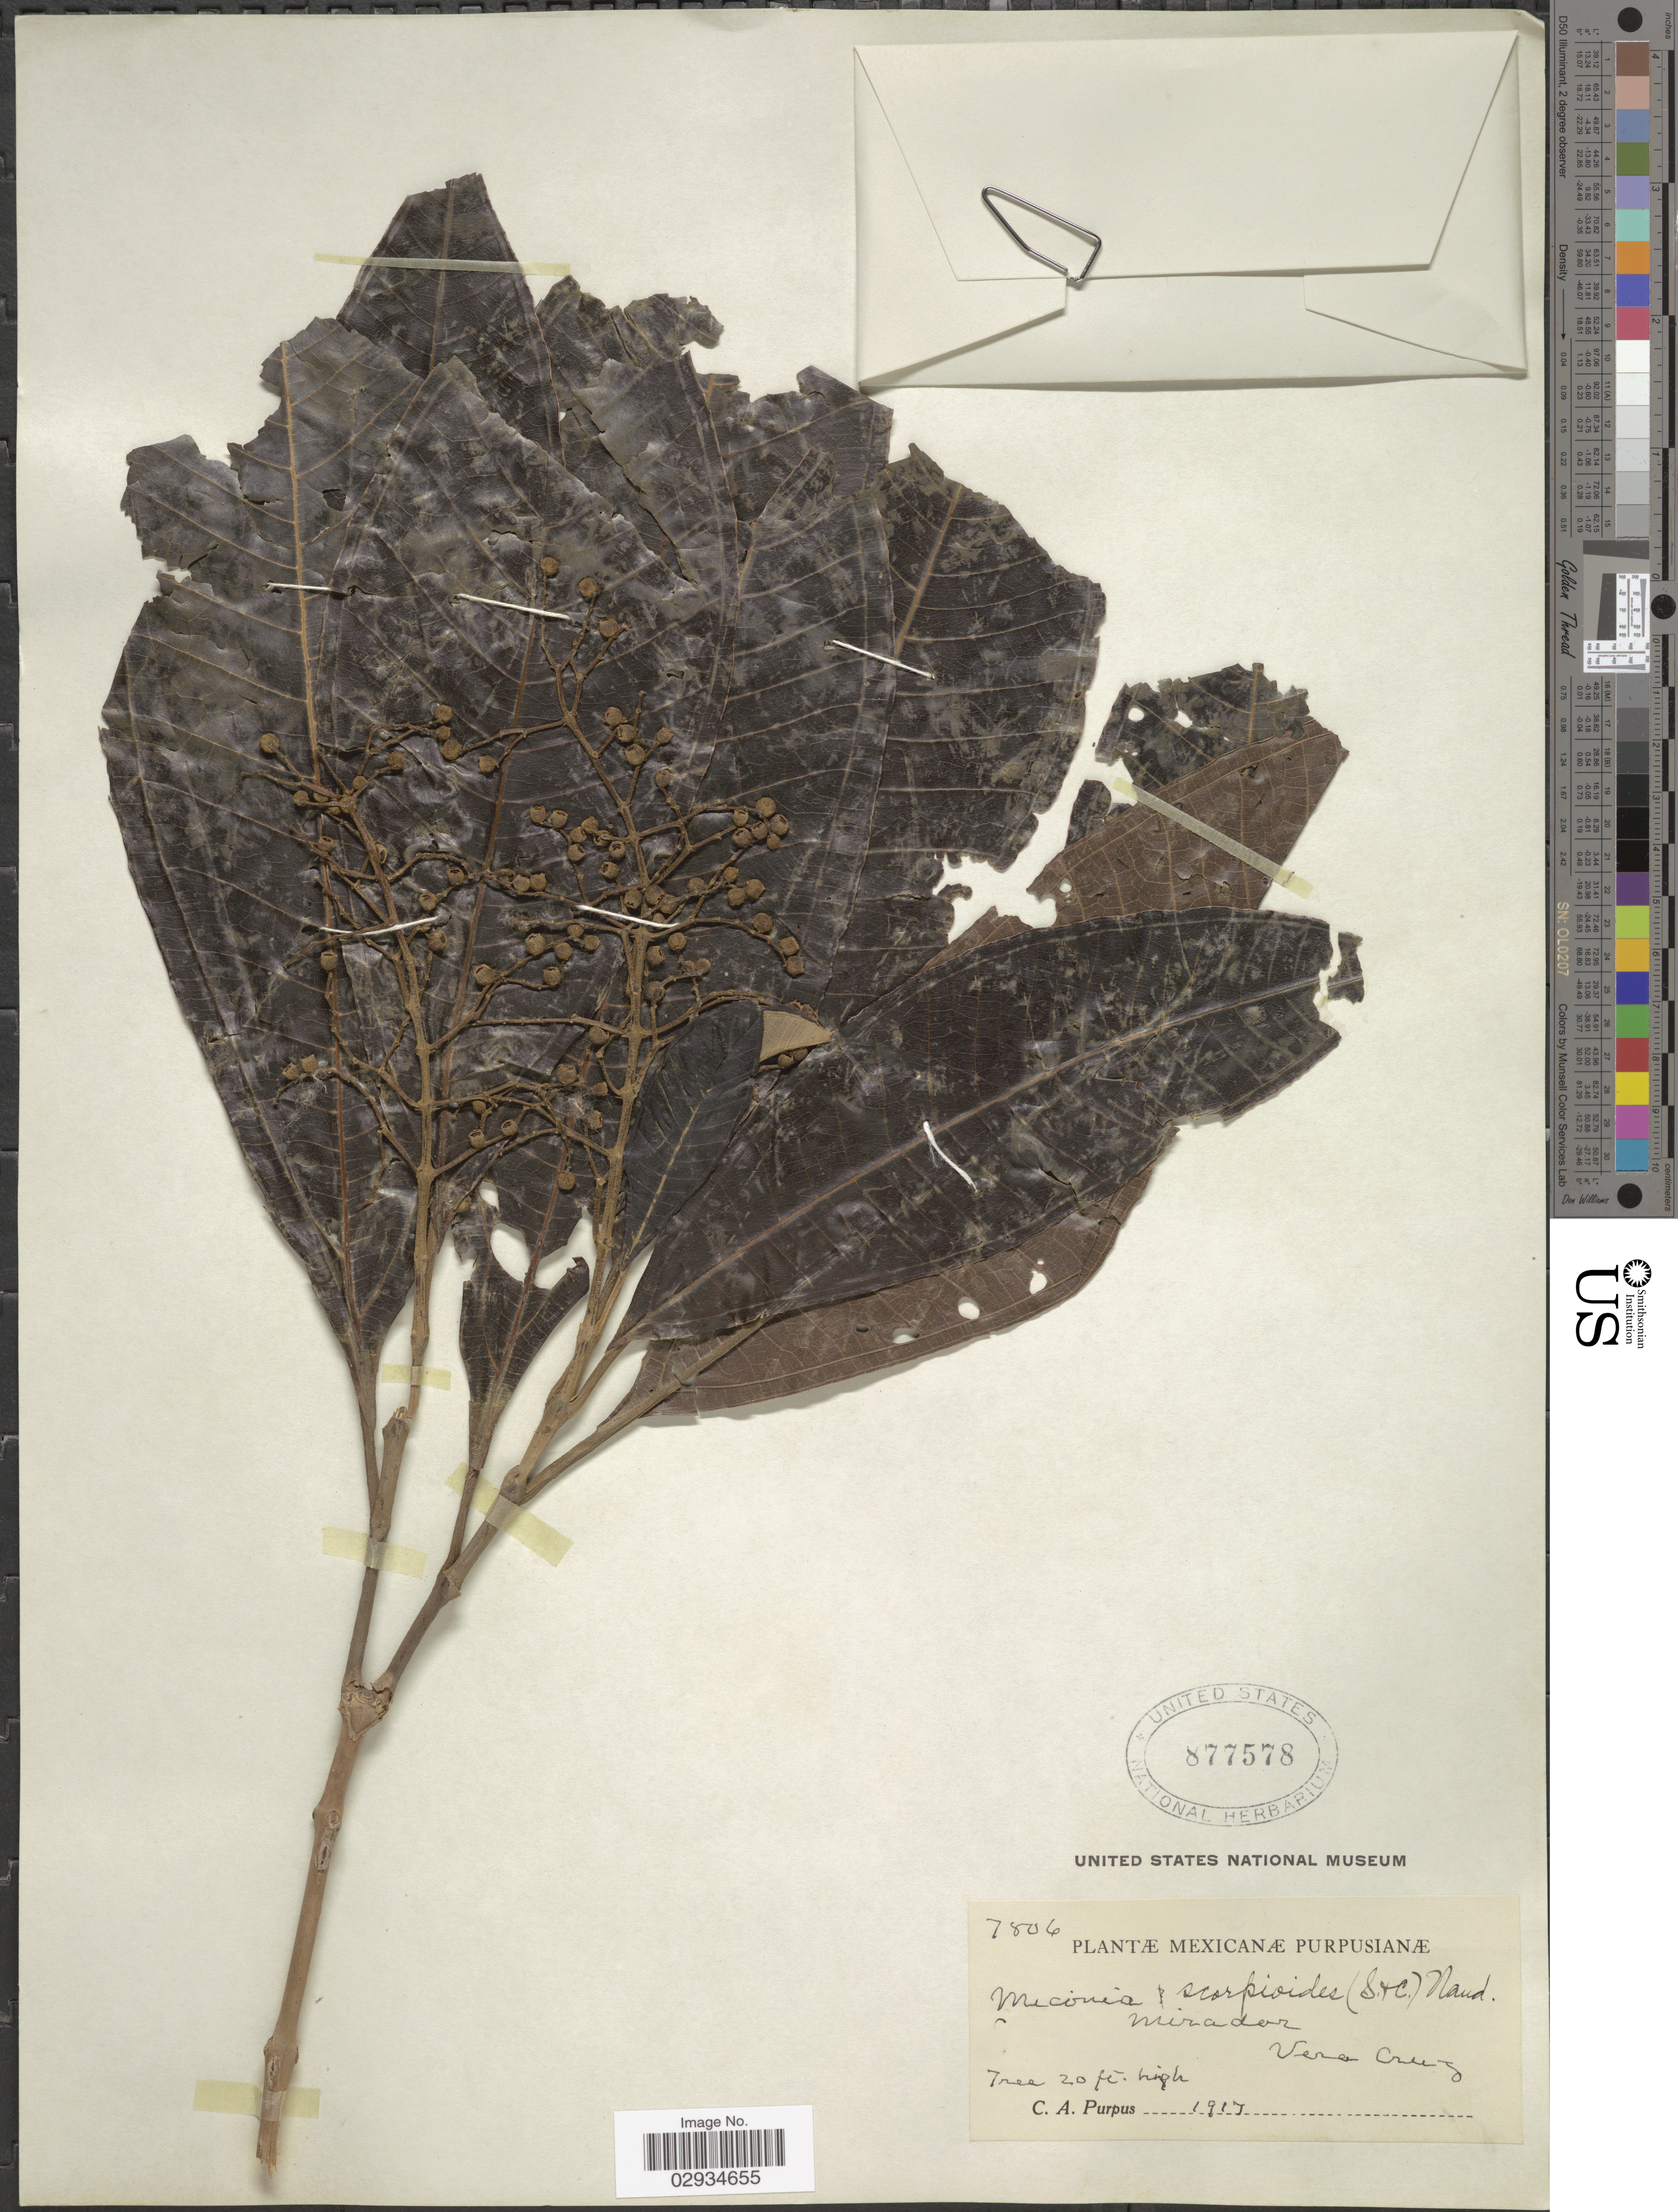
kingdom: Plantae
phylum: Tracheophyta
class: Magnoliopsida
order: Myrtales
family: Melastomataceae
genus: Miconia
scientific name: Miconia trinervia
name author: (Sw.) D. Don ex Loudon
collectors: C. A. Purpus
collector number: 7806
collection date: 1917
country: Mexico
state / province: Veracruz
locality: Mirador. Vera Cruz.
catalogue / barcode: US 877578